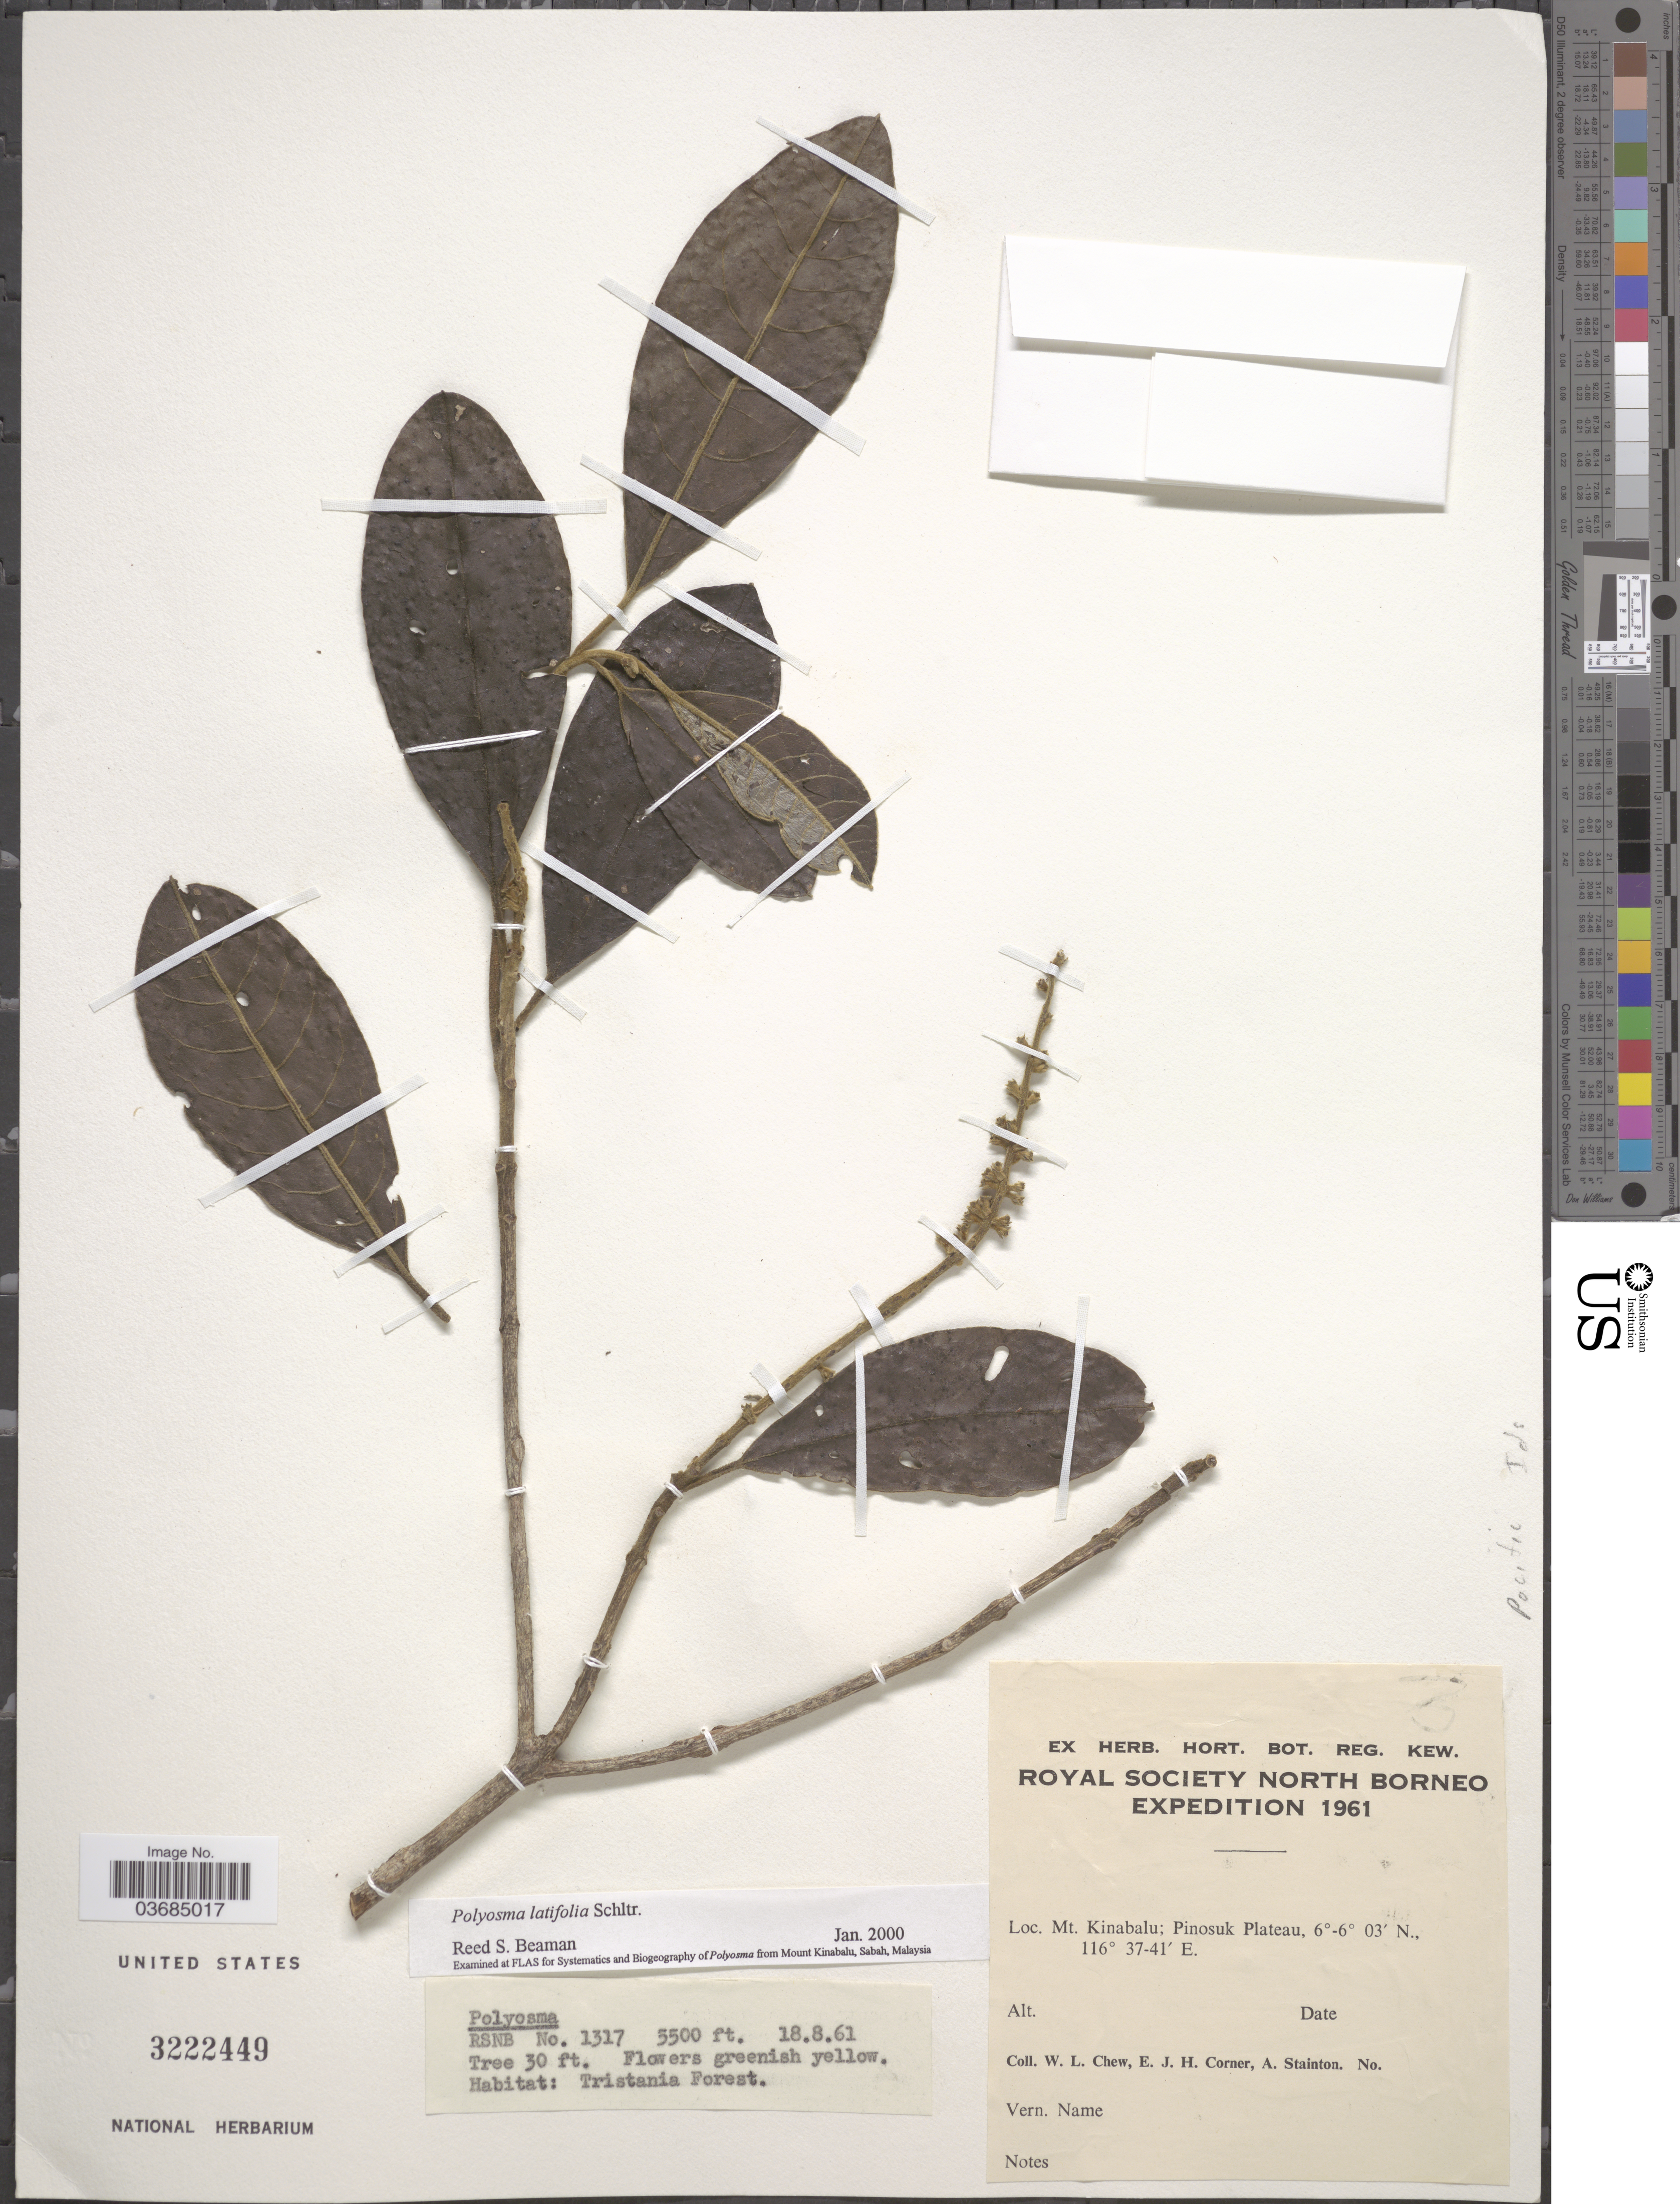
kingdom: Plantae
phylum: Tracheophyta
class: Magnoliopsida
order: Escalloniales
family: Escalloniaceae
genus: Polyosma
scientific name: Polyosma latifolia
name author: Schltr.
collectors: W. Chew, E. Corner & A. Stainton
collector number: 1317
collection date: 1961-08-18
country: Malaysia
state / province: Sabah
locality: Royal Society North Borneo Expedition 1961. Mt. Kinabalu; Pinosuk Plateau.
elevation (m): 1676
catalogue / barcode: US 3222449